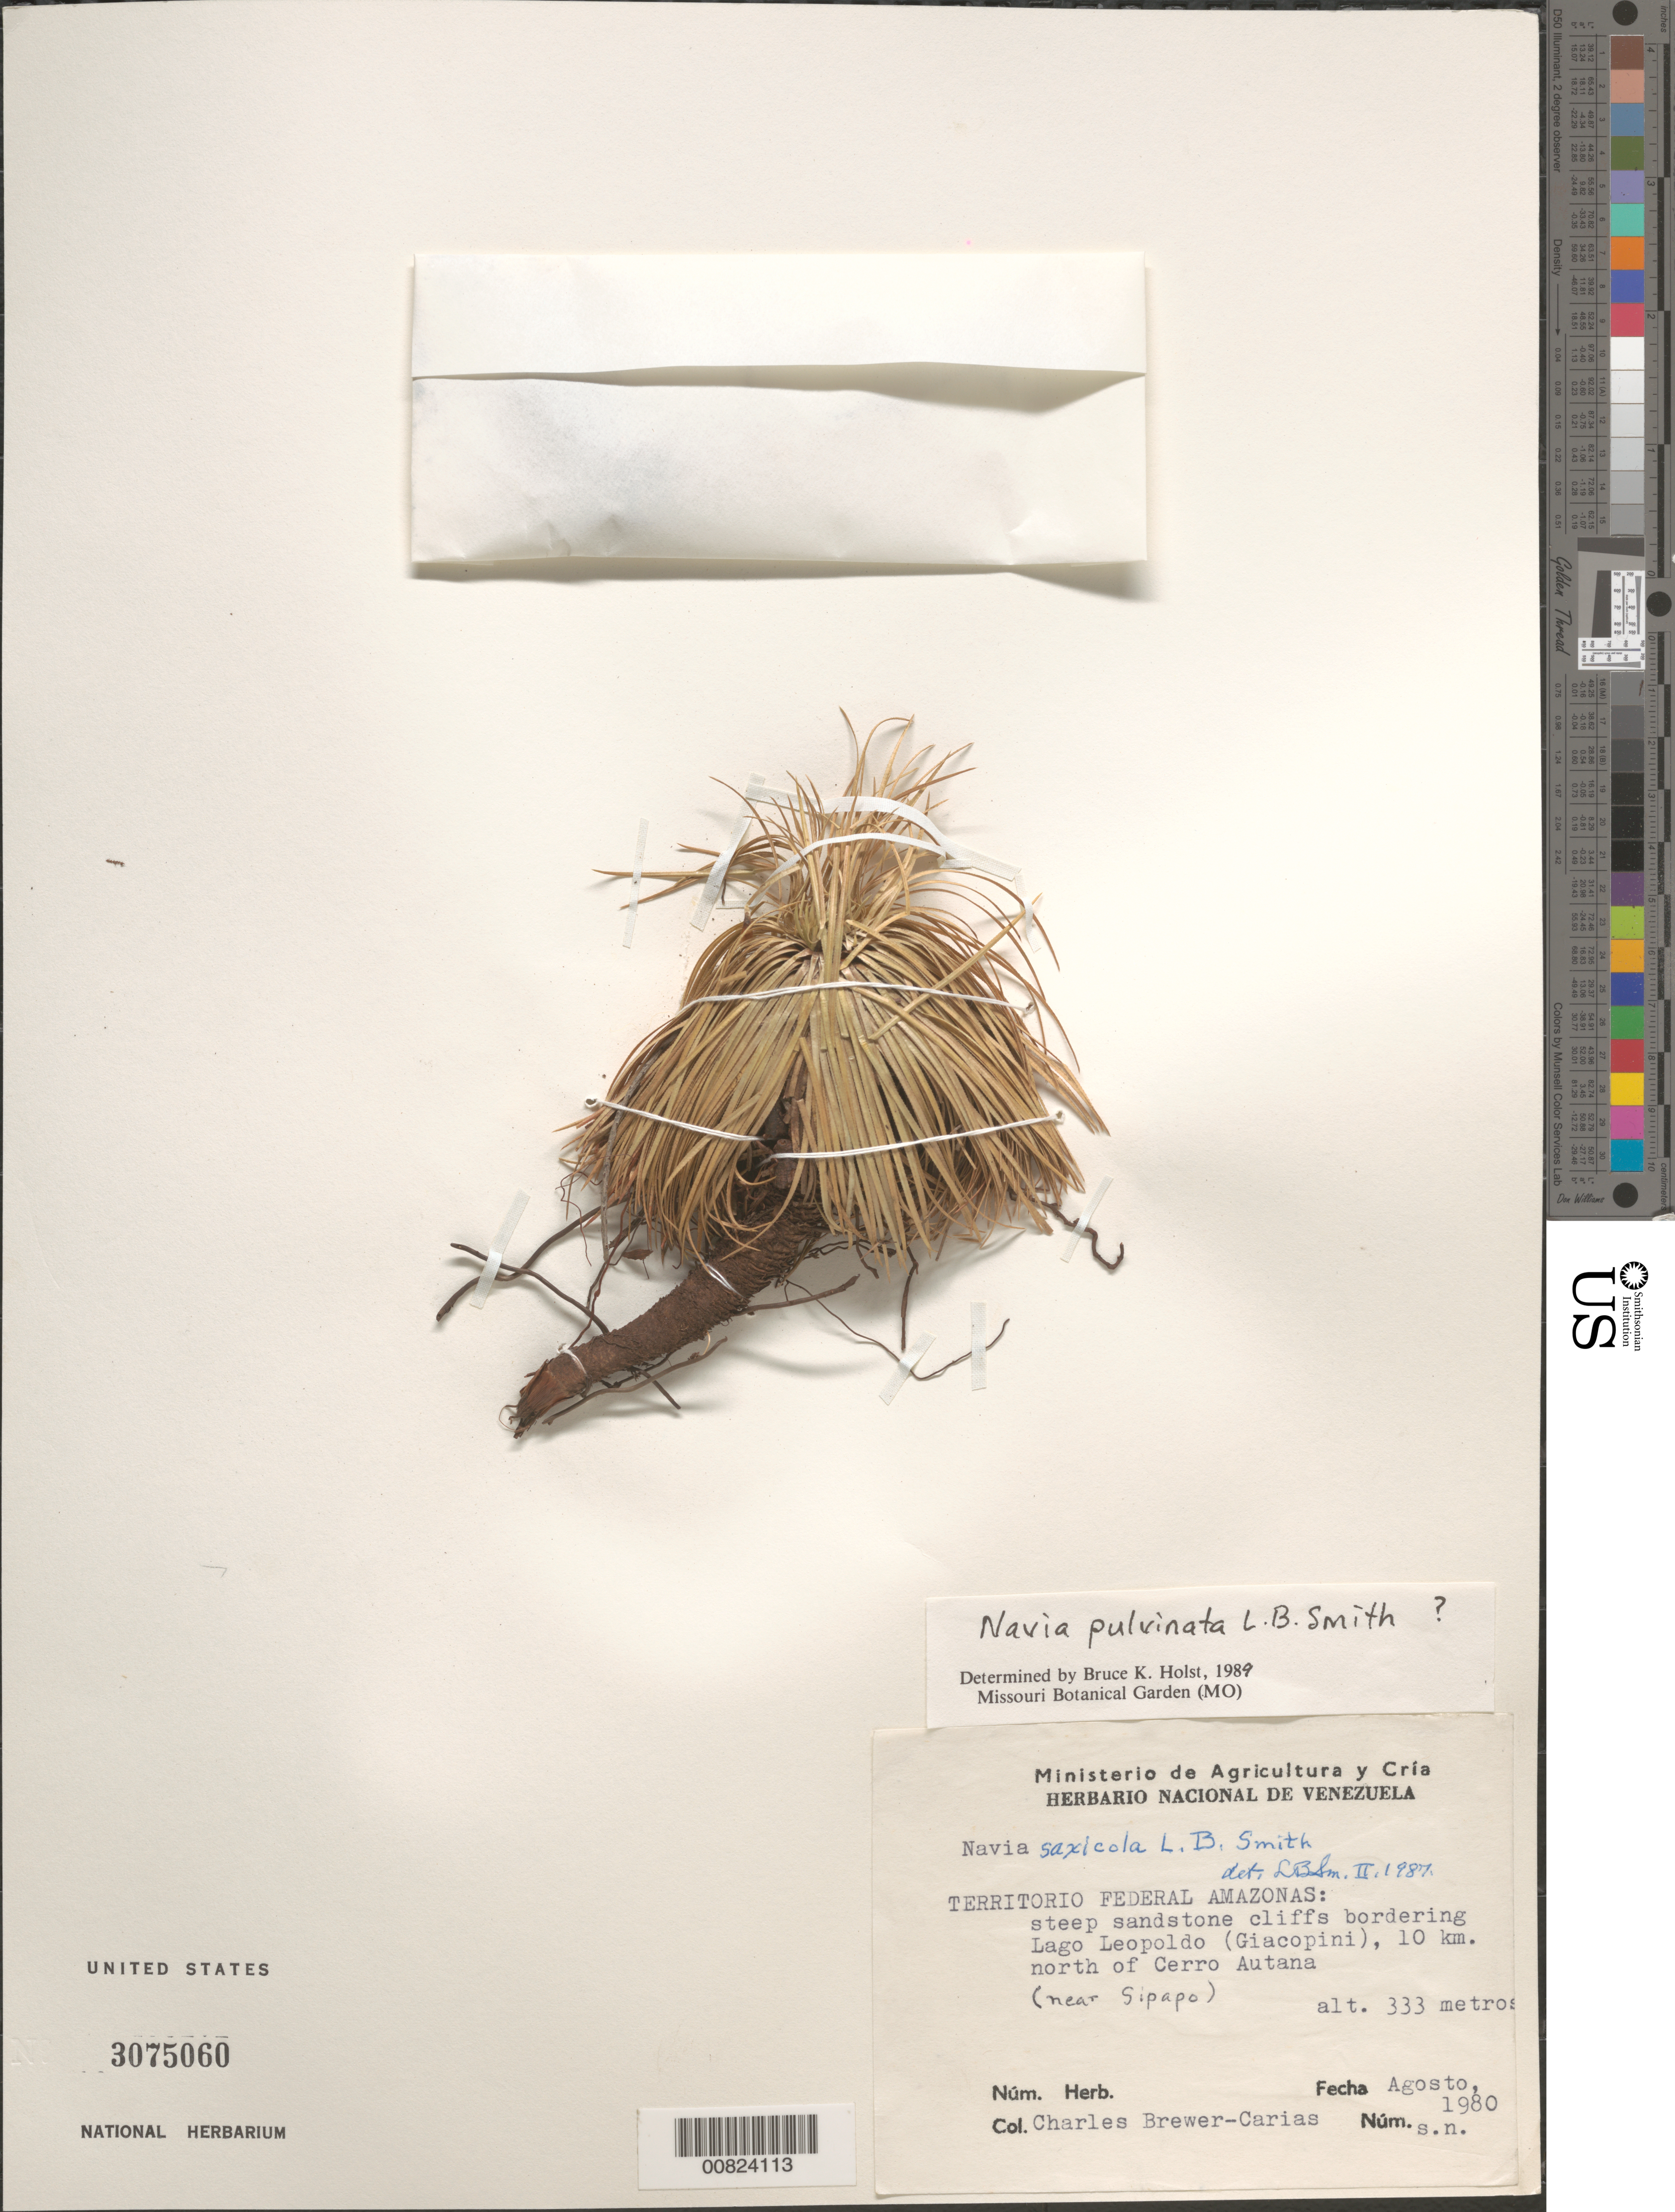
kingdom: Plantae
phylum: Tracheophyta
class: Liliopsida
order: Poales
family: Bromeliaceae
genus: Navia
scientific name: Navia pulvinata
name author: L.B. Sm.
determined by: Holst, Bruce K.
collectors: C. Brewer-Carias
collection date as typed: Aug-80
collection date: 1980-08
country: Venezuela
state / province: Amazonas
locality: Lago Leopoldo (Giacopini), 10 km N of Cerro Autana (near Sipapo)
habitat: Steep sandstone cliffs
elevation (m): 333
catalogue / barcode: US 3075060